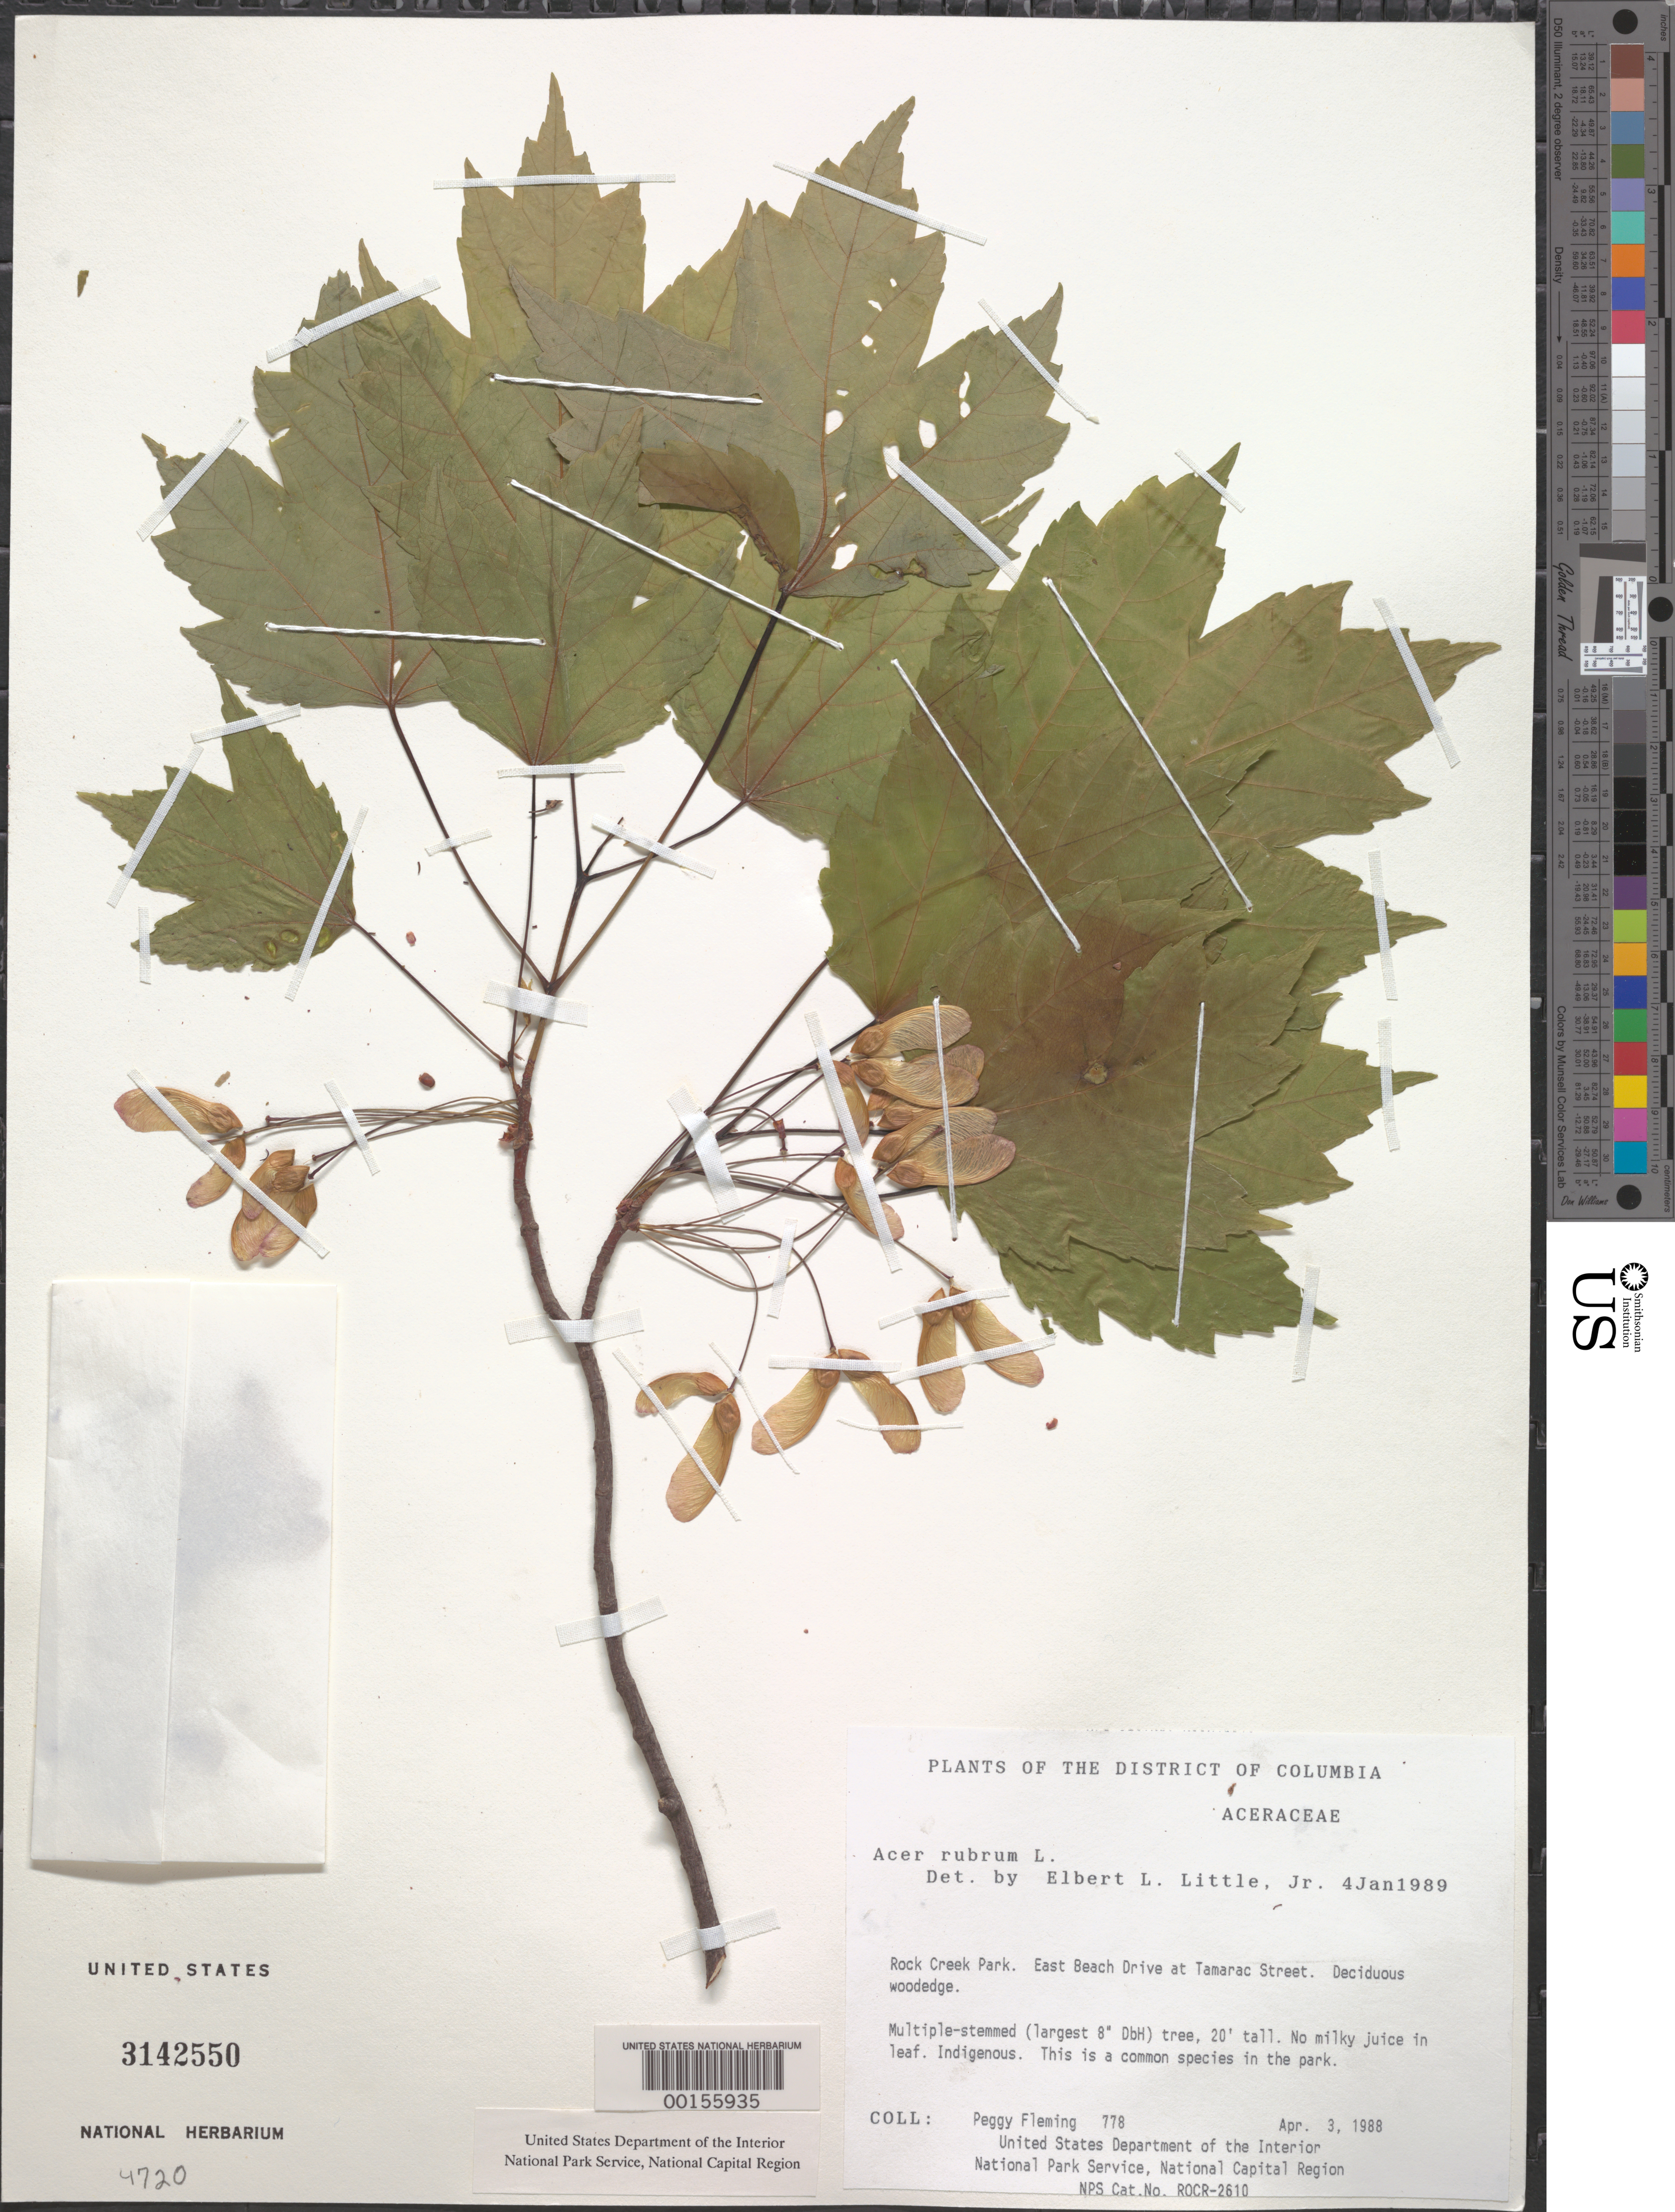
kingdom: Plantae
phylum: Tracheophyta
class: Magnoliopsida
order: Sapindales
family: Sapindaceae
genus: Acer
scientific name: Acer rubrum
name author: L.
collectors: P. Fleming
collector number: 778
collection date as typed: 03 Apr 1988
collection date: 1988-04-03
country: United States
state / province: District of Columbia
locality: Rock Creek Park, E Beach Drive at Tamarac St Rock Creek Park & vicinity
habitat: Deciduous woodedge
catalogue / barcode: US 3142550